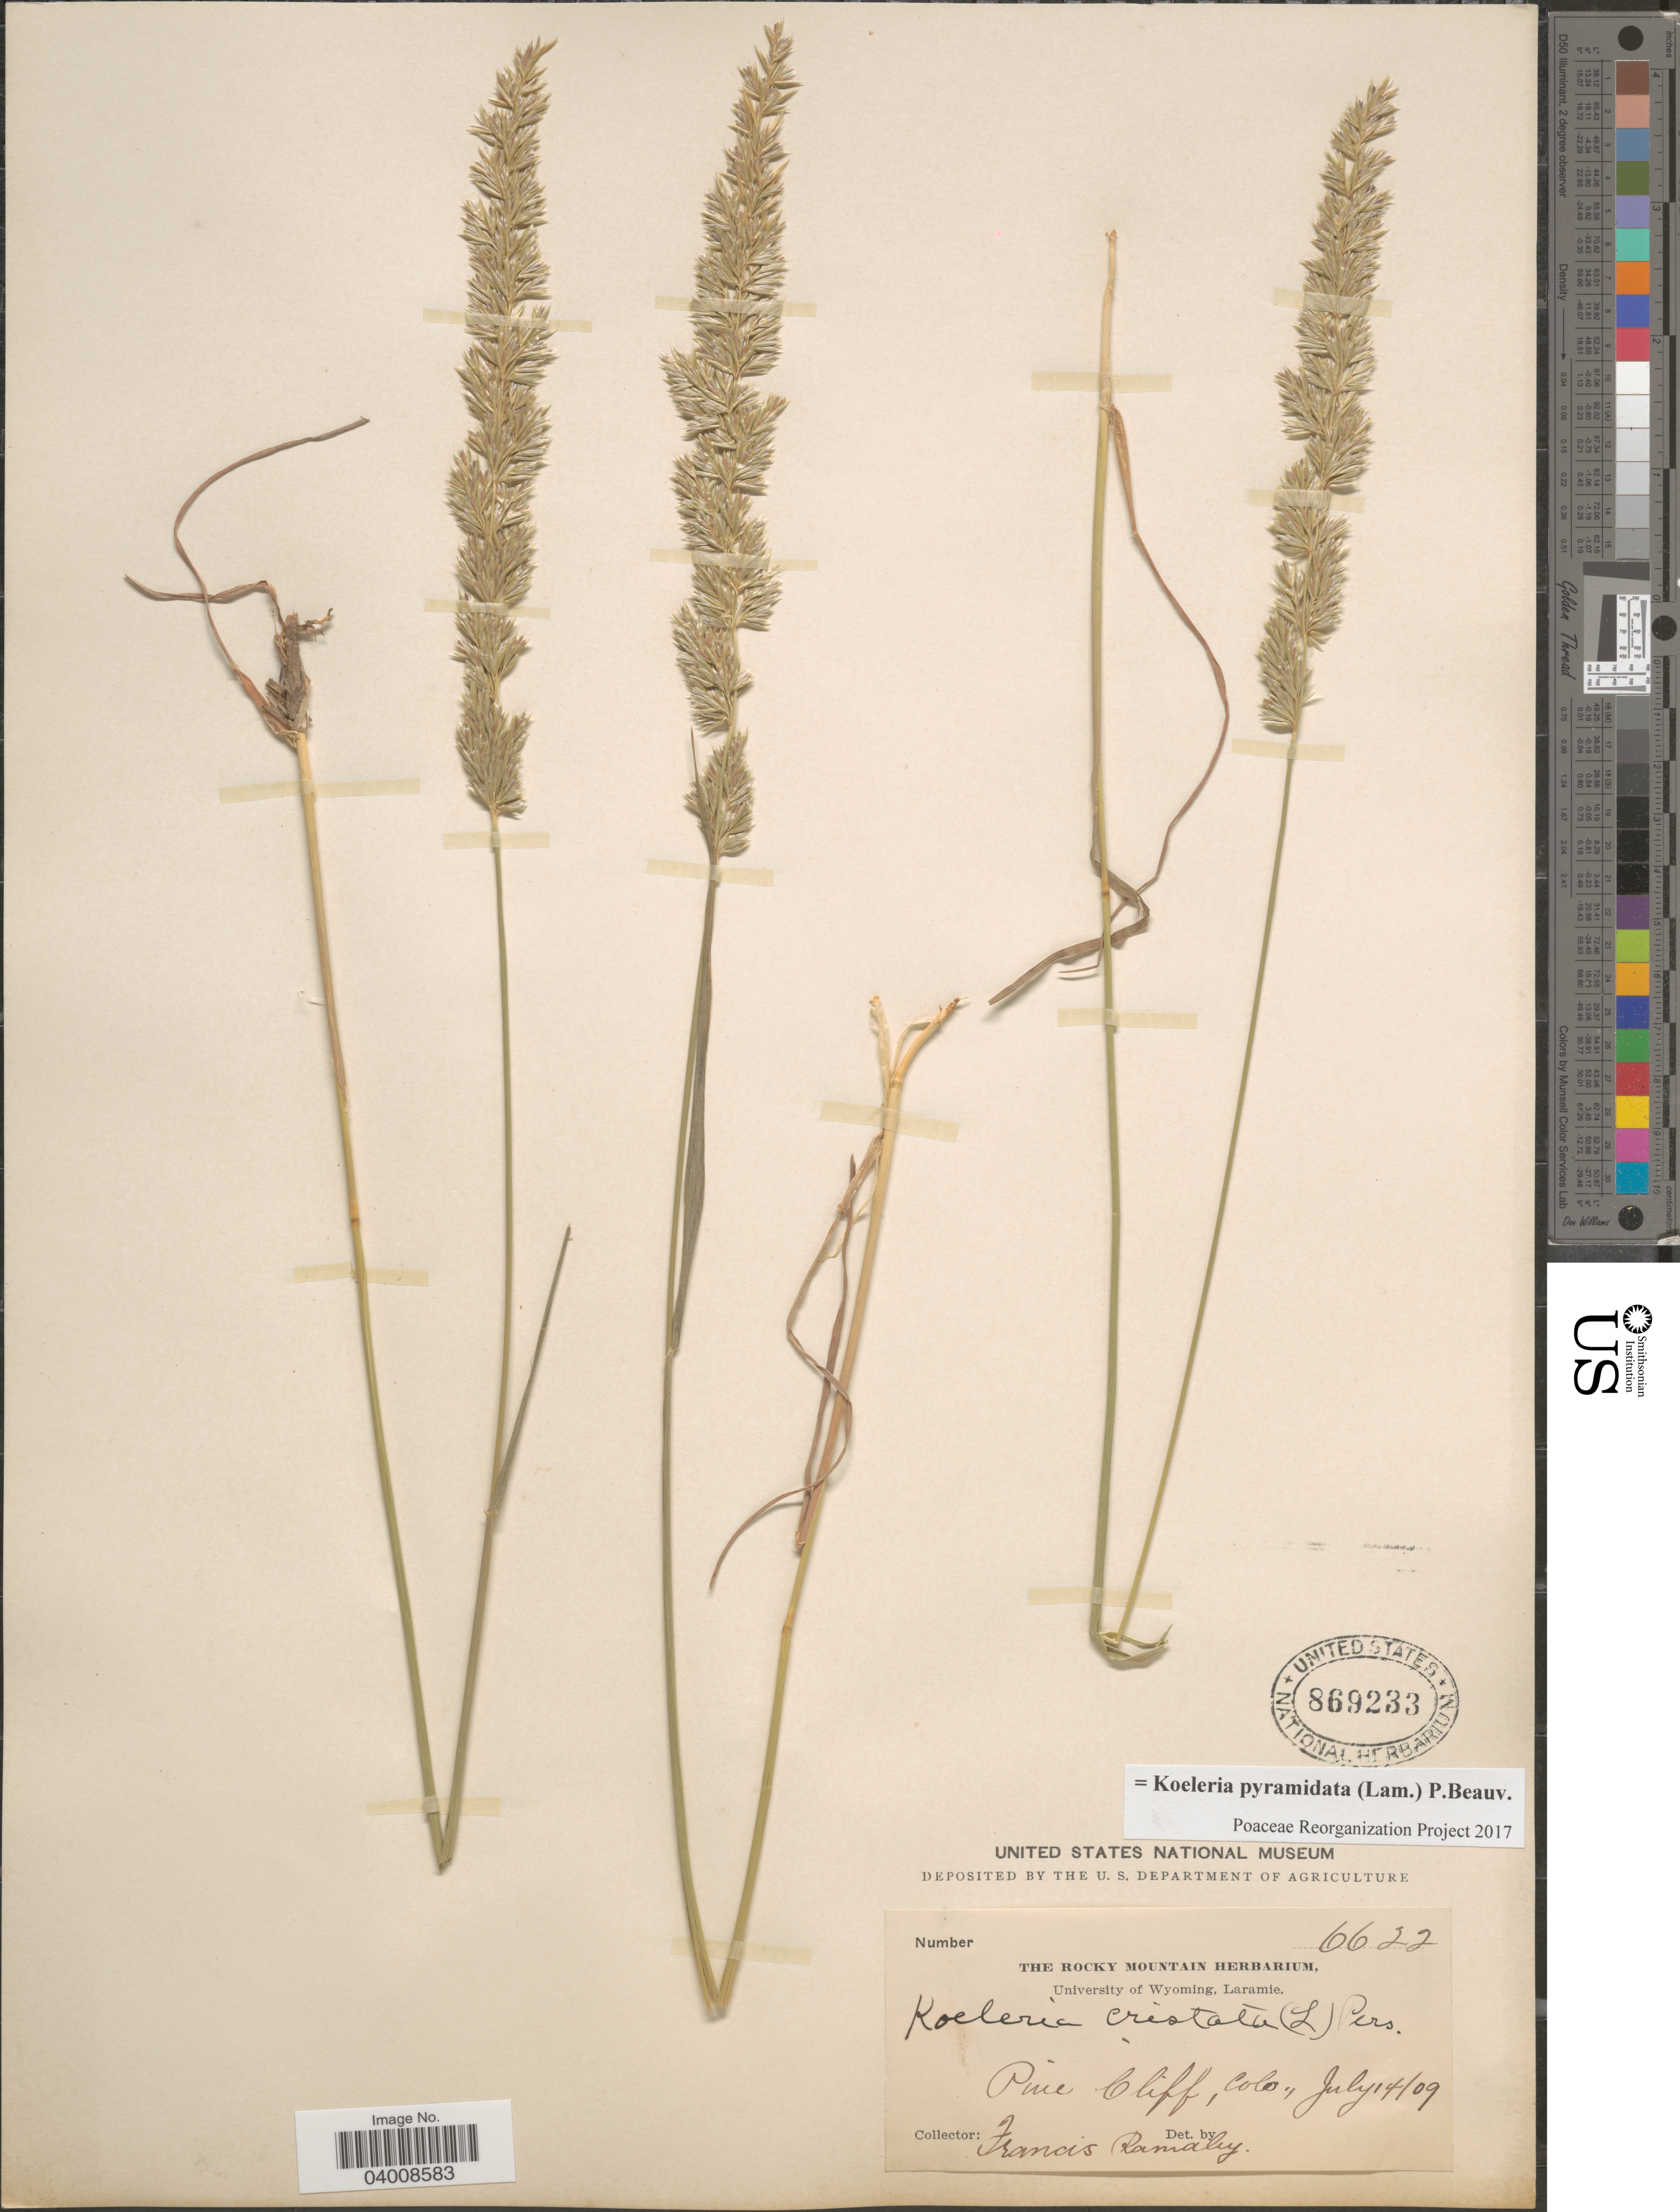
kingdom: Plantae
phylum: Tracheophyta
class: Liliopsida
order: Poales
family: Poaceae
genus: Koeleria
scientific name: Koeleria pyramidata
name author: (Lam.) P. Beauv.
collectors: F. Ramaley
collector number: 6622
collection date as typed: Transcribed d/m/y: 14/7/9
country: United States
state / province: Colorado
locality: Pine Cliff.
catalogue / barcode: US 869233